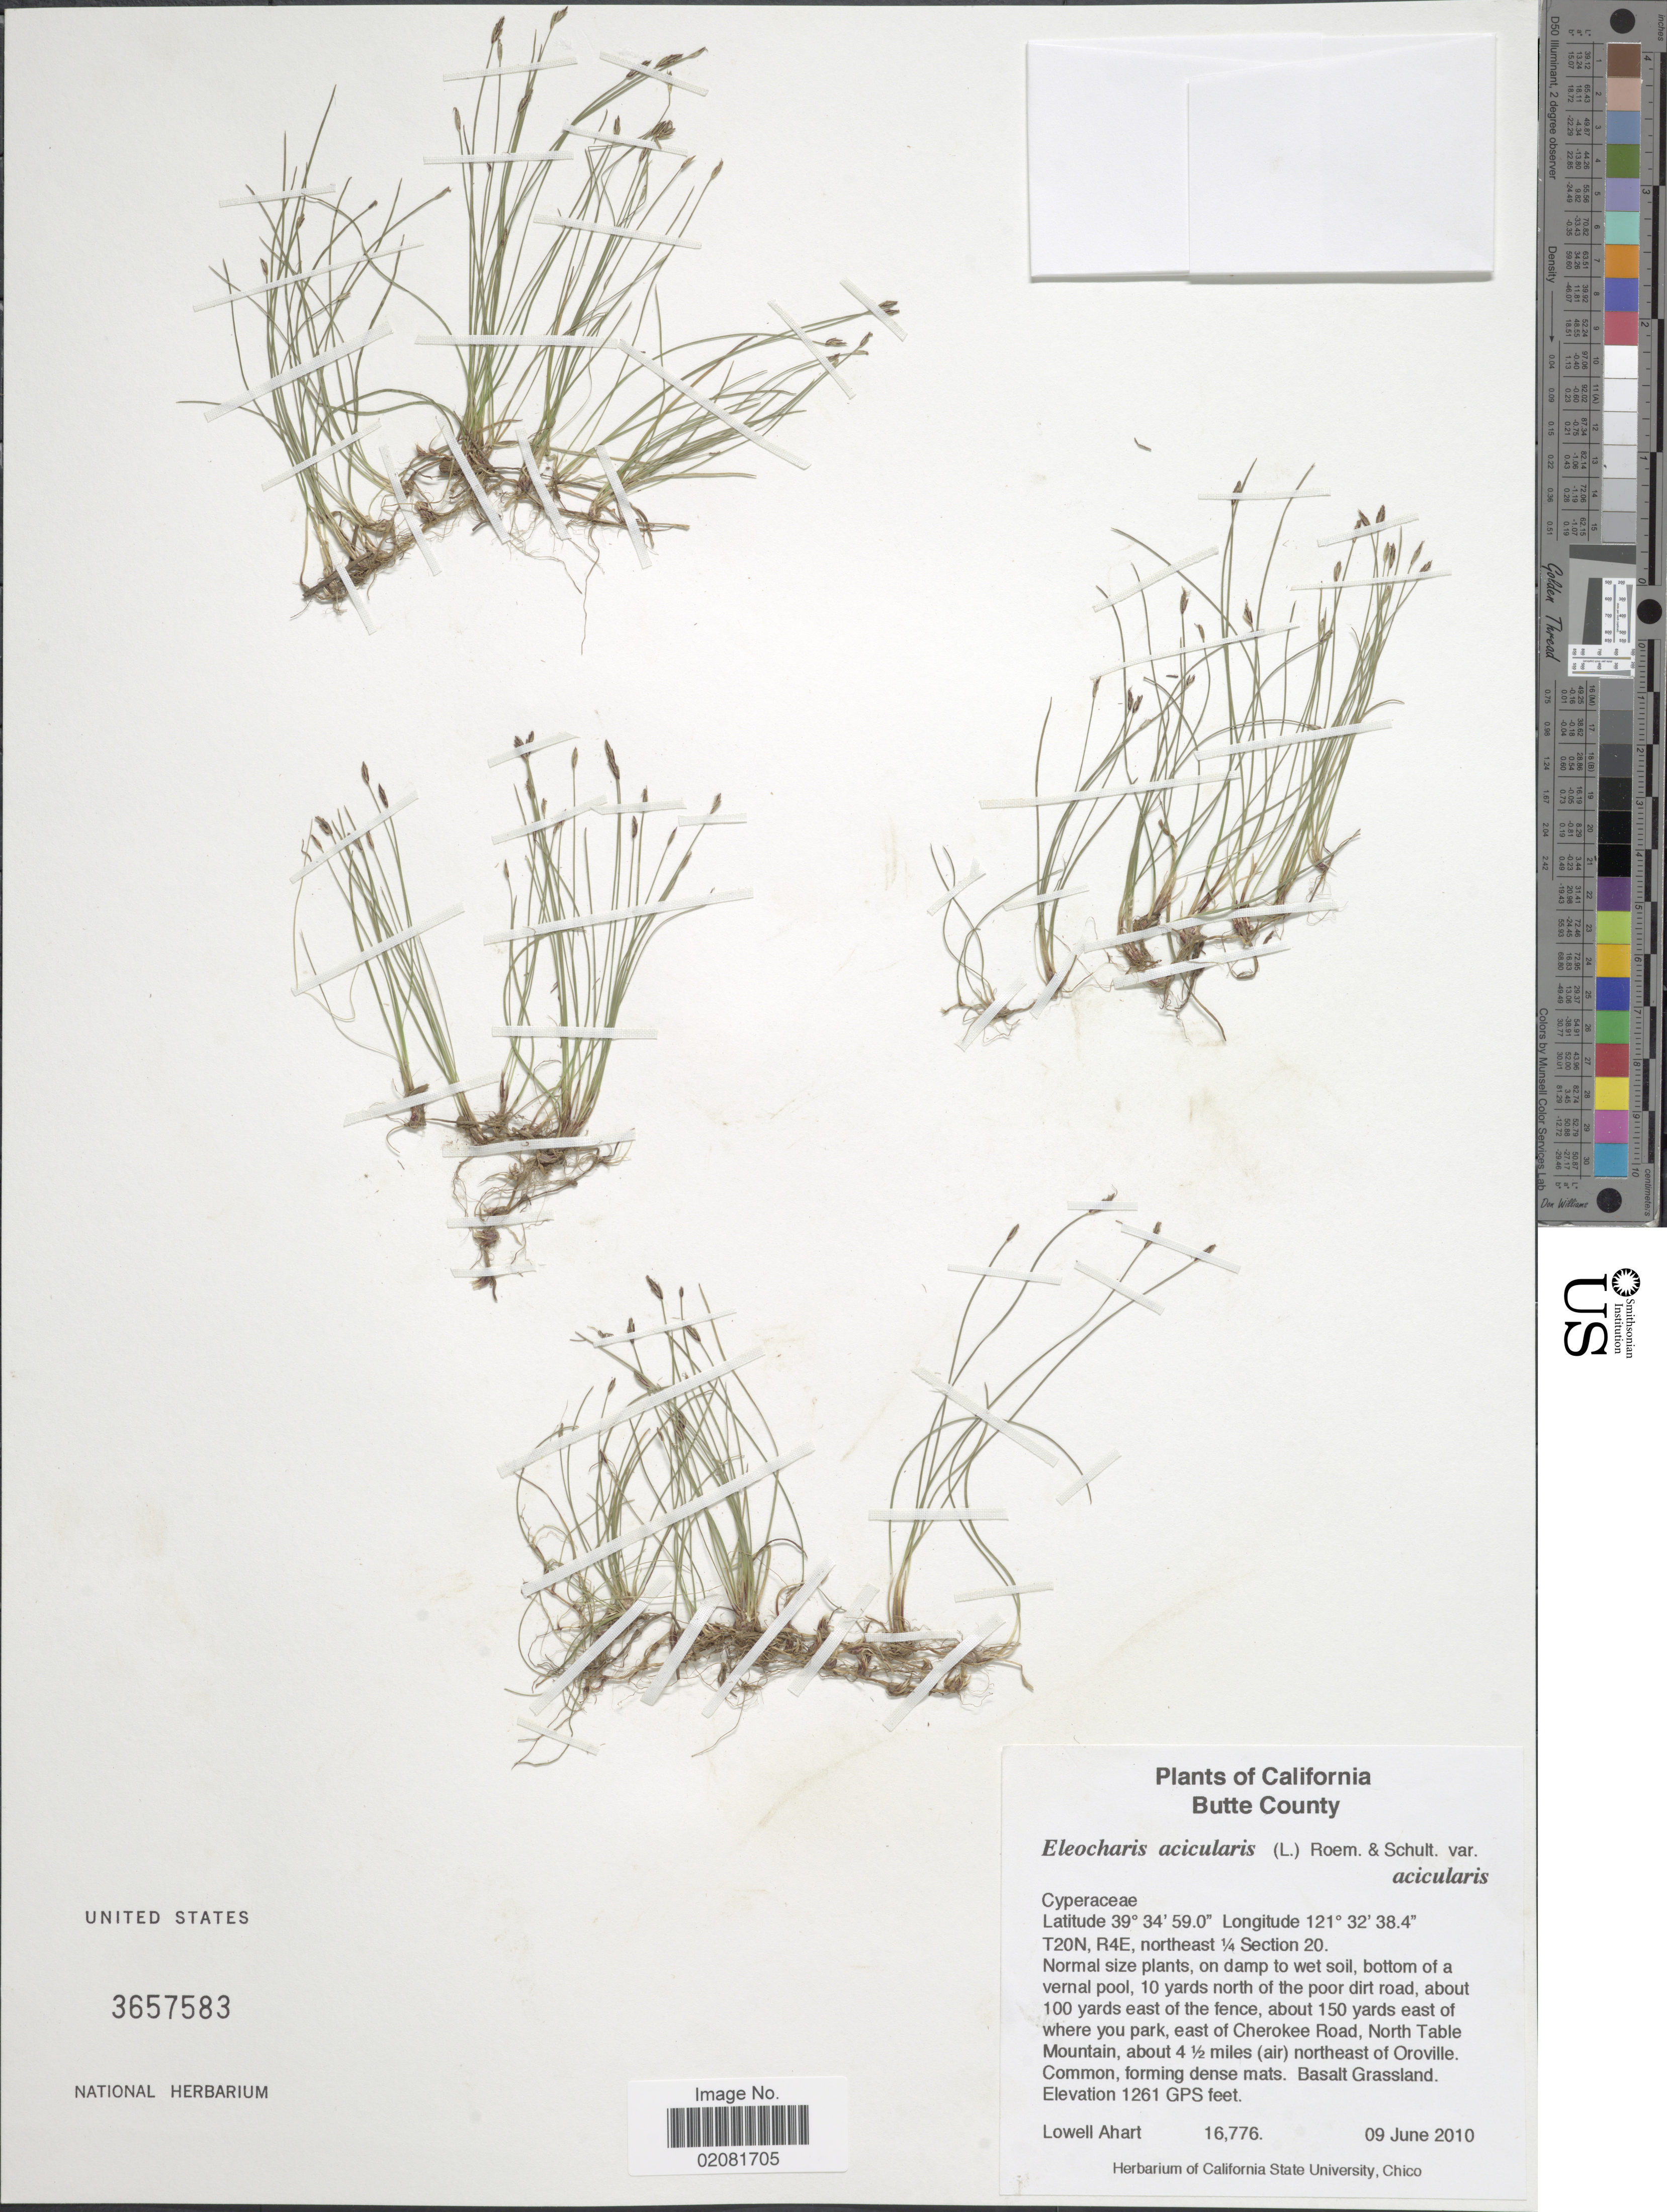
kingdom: Plantae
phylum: Tracheophyta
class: Liliopsida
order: Poales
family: Cyperaceae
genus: Eleocharis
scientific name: Eleocharis acicularis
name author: (L.) Roem. & Schult.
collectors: L. Ahart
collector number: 16776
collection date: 2010-06-09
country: United States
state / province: California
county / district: Butte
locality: Butte County. 10 yards north of the poor dirt road, about 100 yards east of the fence, about 150 yards east of where you park, east of Cherokee Road, North Table Mountain, about 4½ miles (air) northeast of Oroville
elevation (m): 384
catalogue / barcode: US 3657583